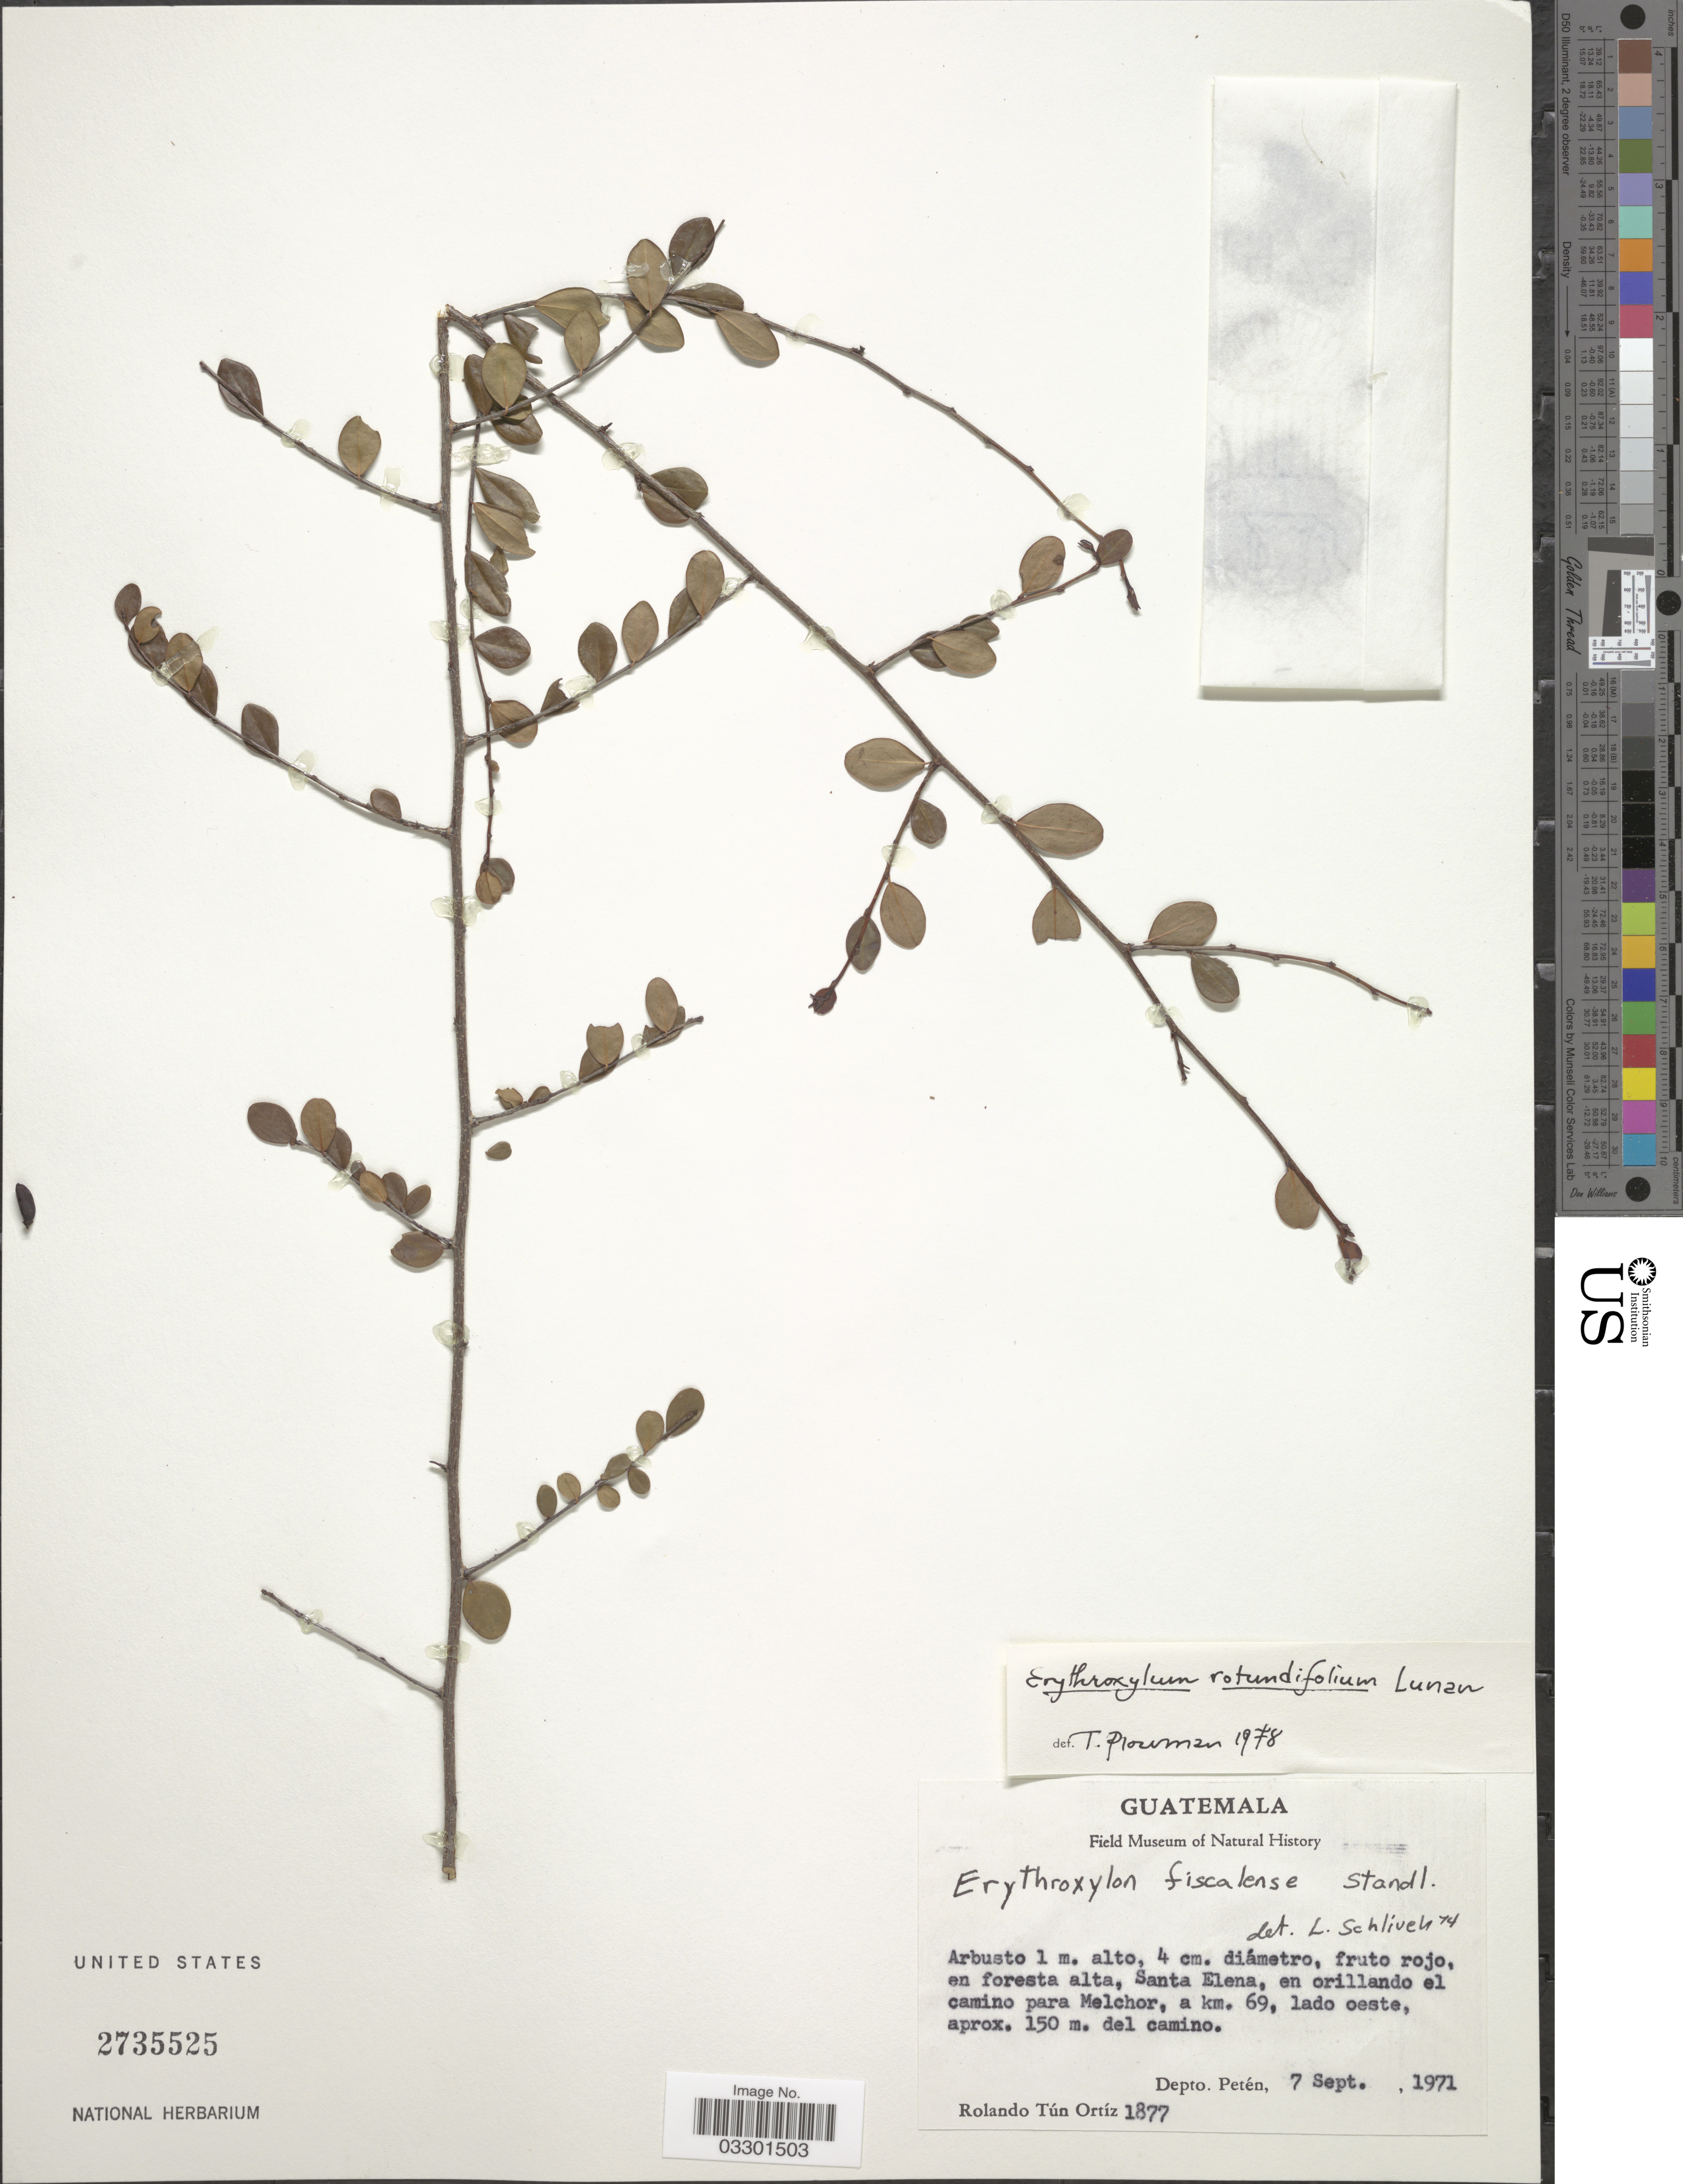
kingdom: Plantae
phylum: Tracheophyta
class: Magnoliopsida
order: Malpighiales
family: Erythroxylaceae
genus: Erythroxylum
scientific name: Erythroxylum rotundifolium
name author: Lunan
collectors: R. Ortiz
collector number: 1877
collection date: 1971-09-07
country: Guatemala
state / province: El Petén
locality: Santa Elena, en orillando el camino para Melchor, a km. 69, lado oeste, aprox. 150 m. del camino. Depto. Petén.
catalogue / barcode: US 2735525